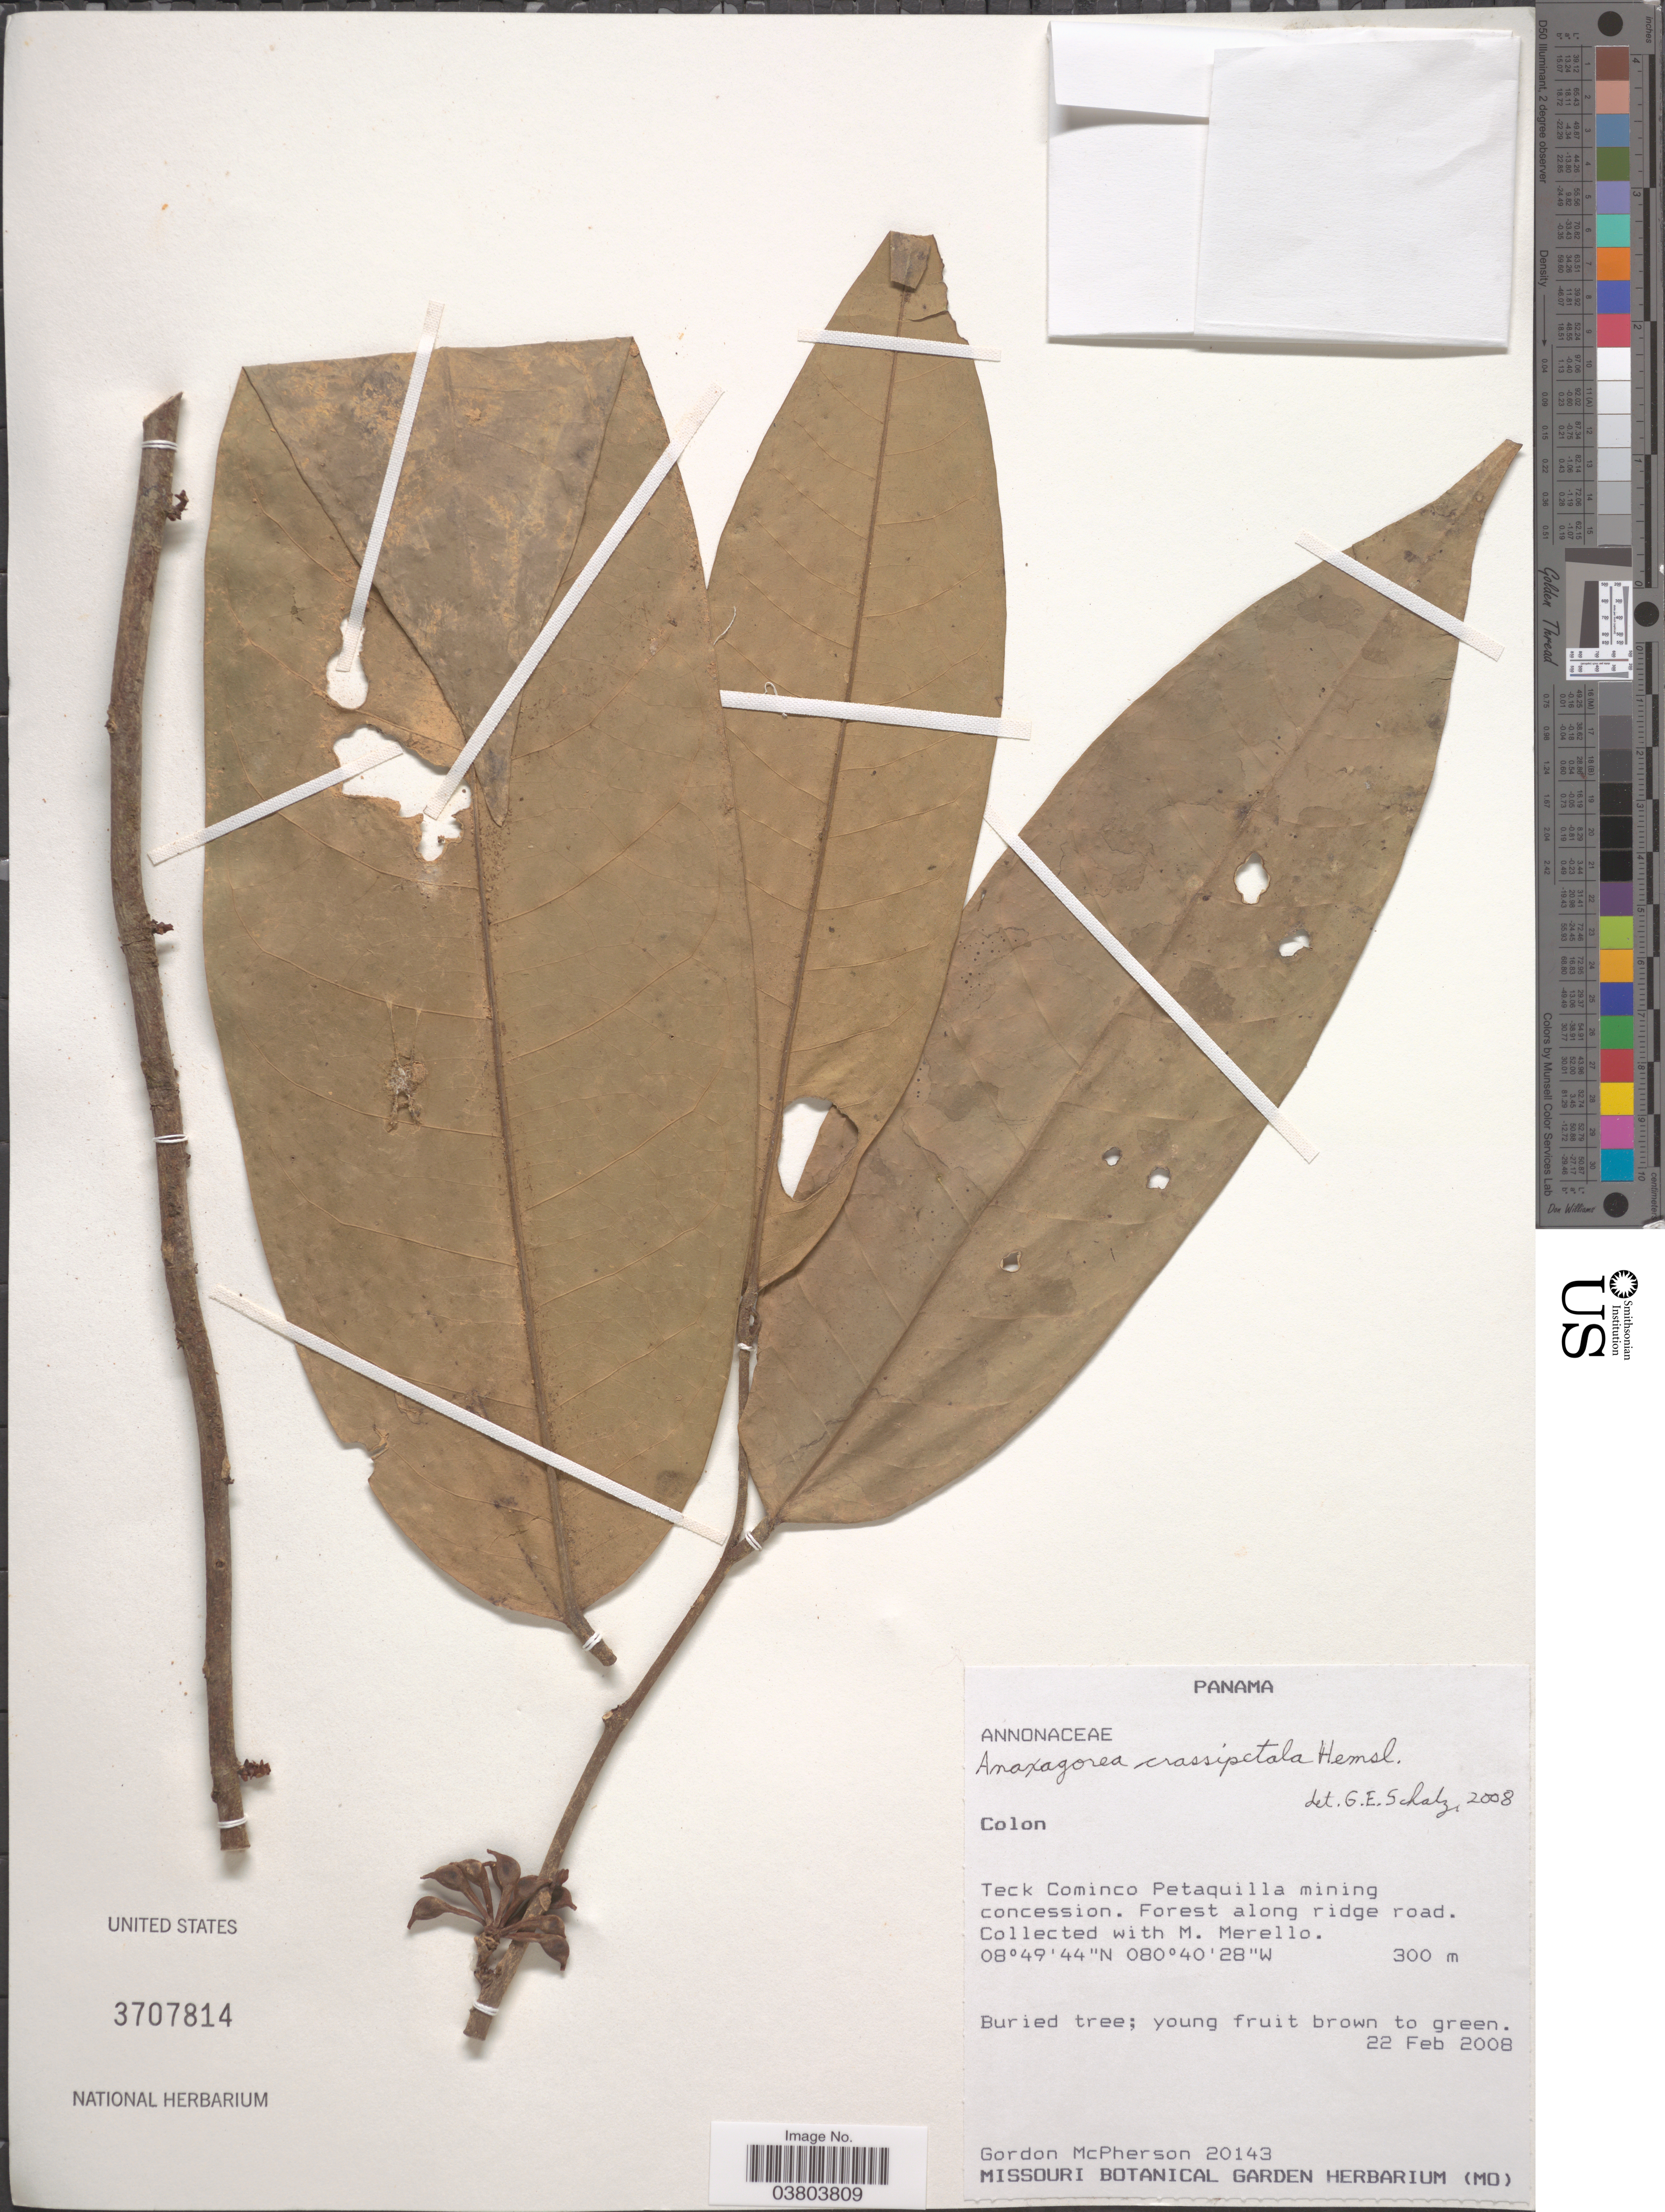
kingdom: Plantae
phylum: Tracheophyta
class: Magnoliopsida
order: Magnoliales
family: Annonaceae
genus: Anaxagorea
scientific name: Anaxagorea crassipetala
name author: Hemsl.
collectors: G. McPherson & M. Merello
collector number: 20143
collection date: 2008-02-22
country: Panama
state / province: Colón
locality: Teck Cominco Petaquilla mining concession. Along ridge road.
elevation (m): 300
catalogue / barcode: US 3707814